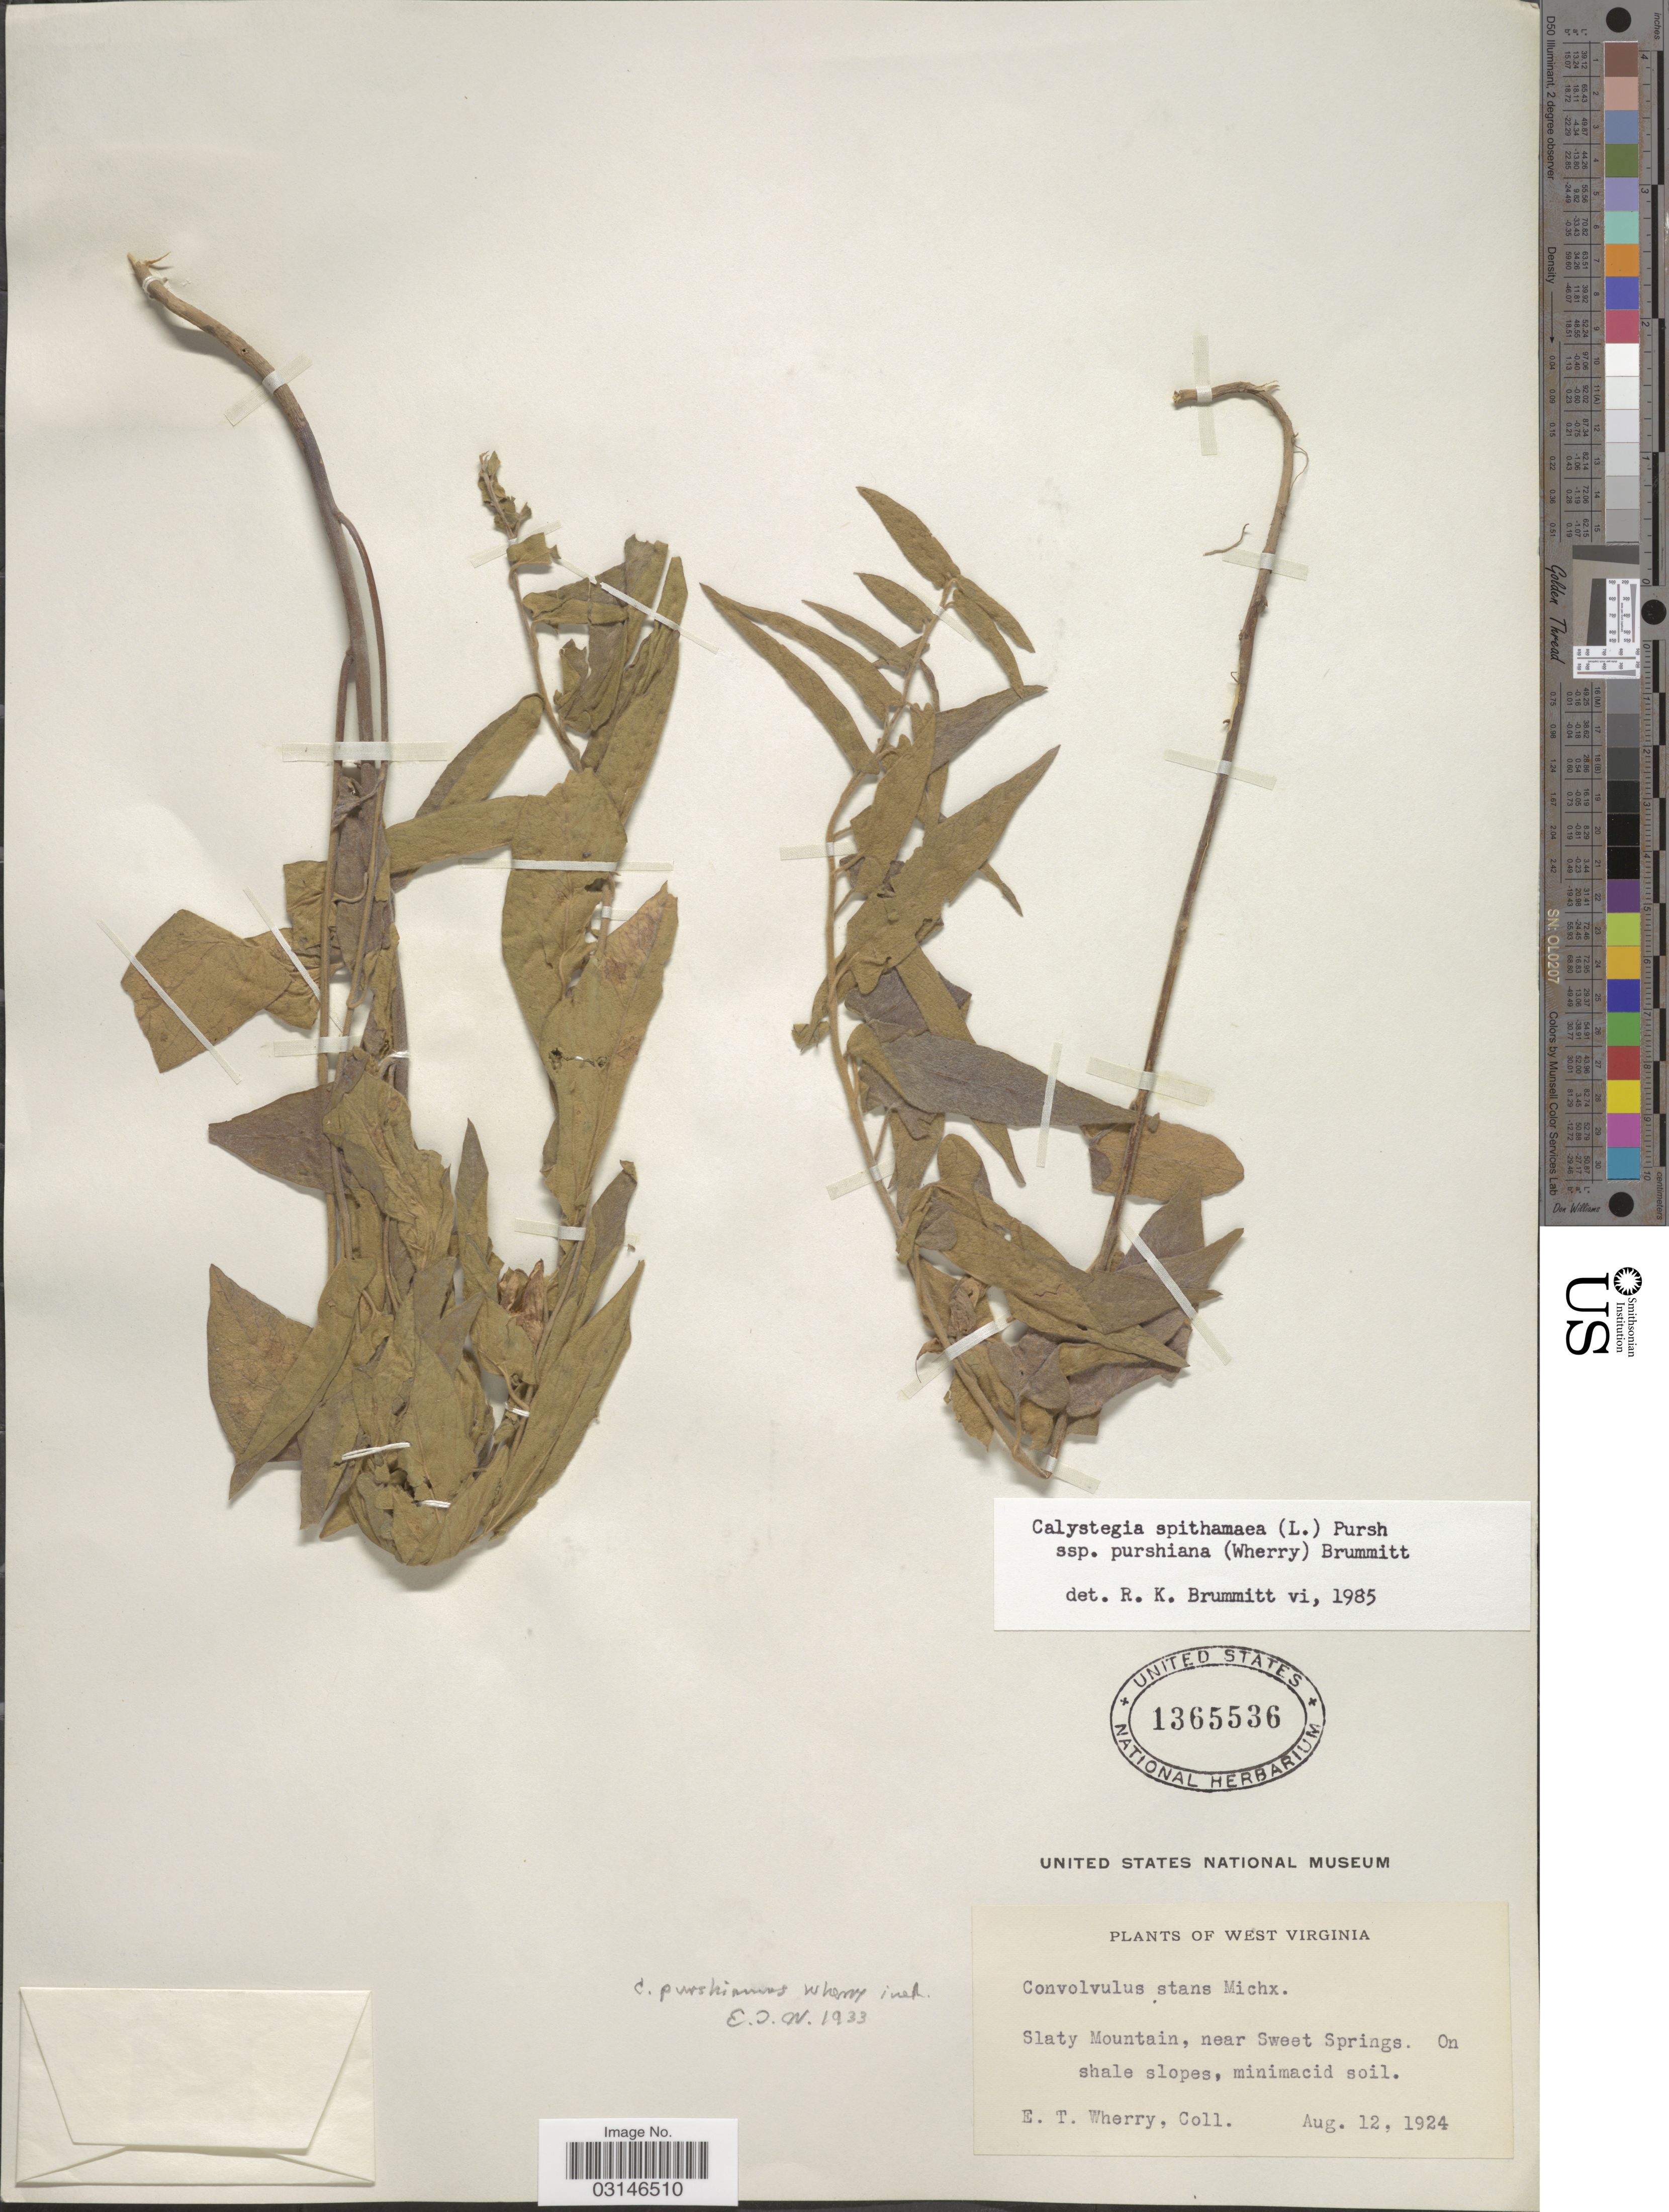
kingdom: Plantae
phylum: Tracheophyta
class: Magnoliopsida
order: Solanales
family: Convolvulaceae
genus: Calystegia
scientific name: Calystegia spithamaea subsp. purshiana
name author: (Wherry) Brummitt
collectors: E. T. Wherry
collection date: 1924-08-12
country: United States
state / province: West Virginia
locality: Slaty Mountain, near Sweet Springs, On shale slopes.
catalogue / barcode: US 1365536